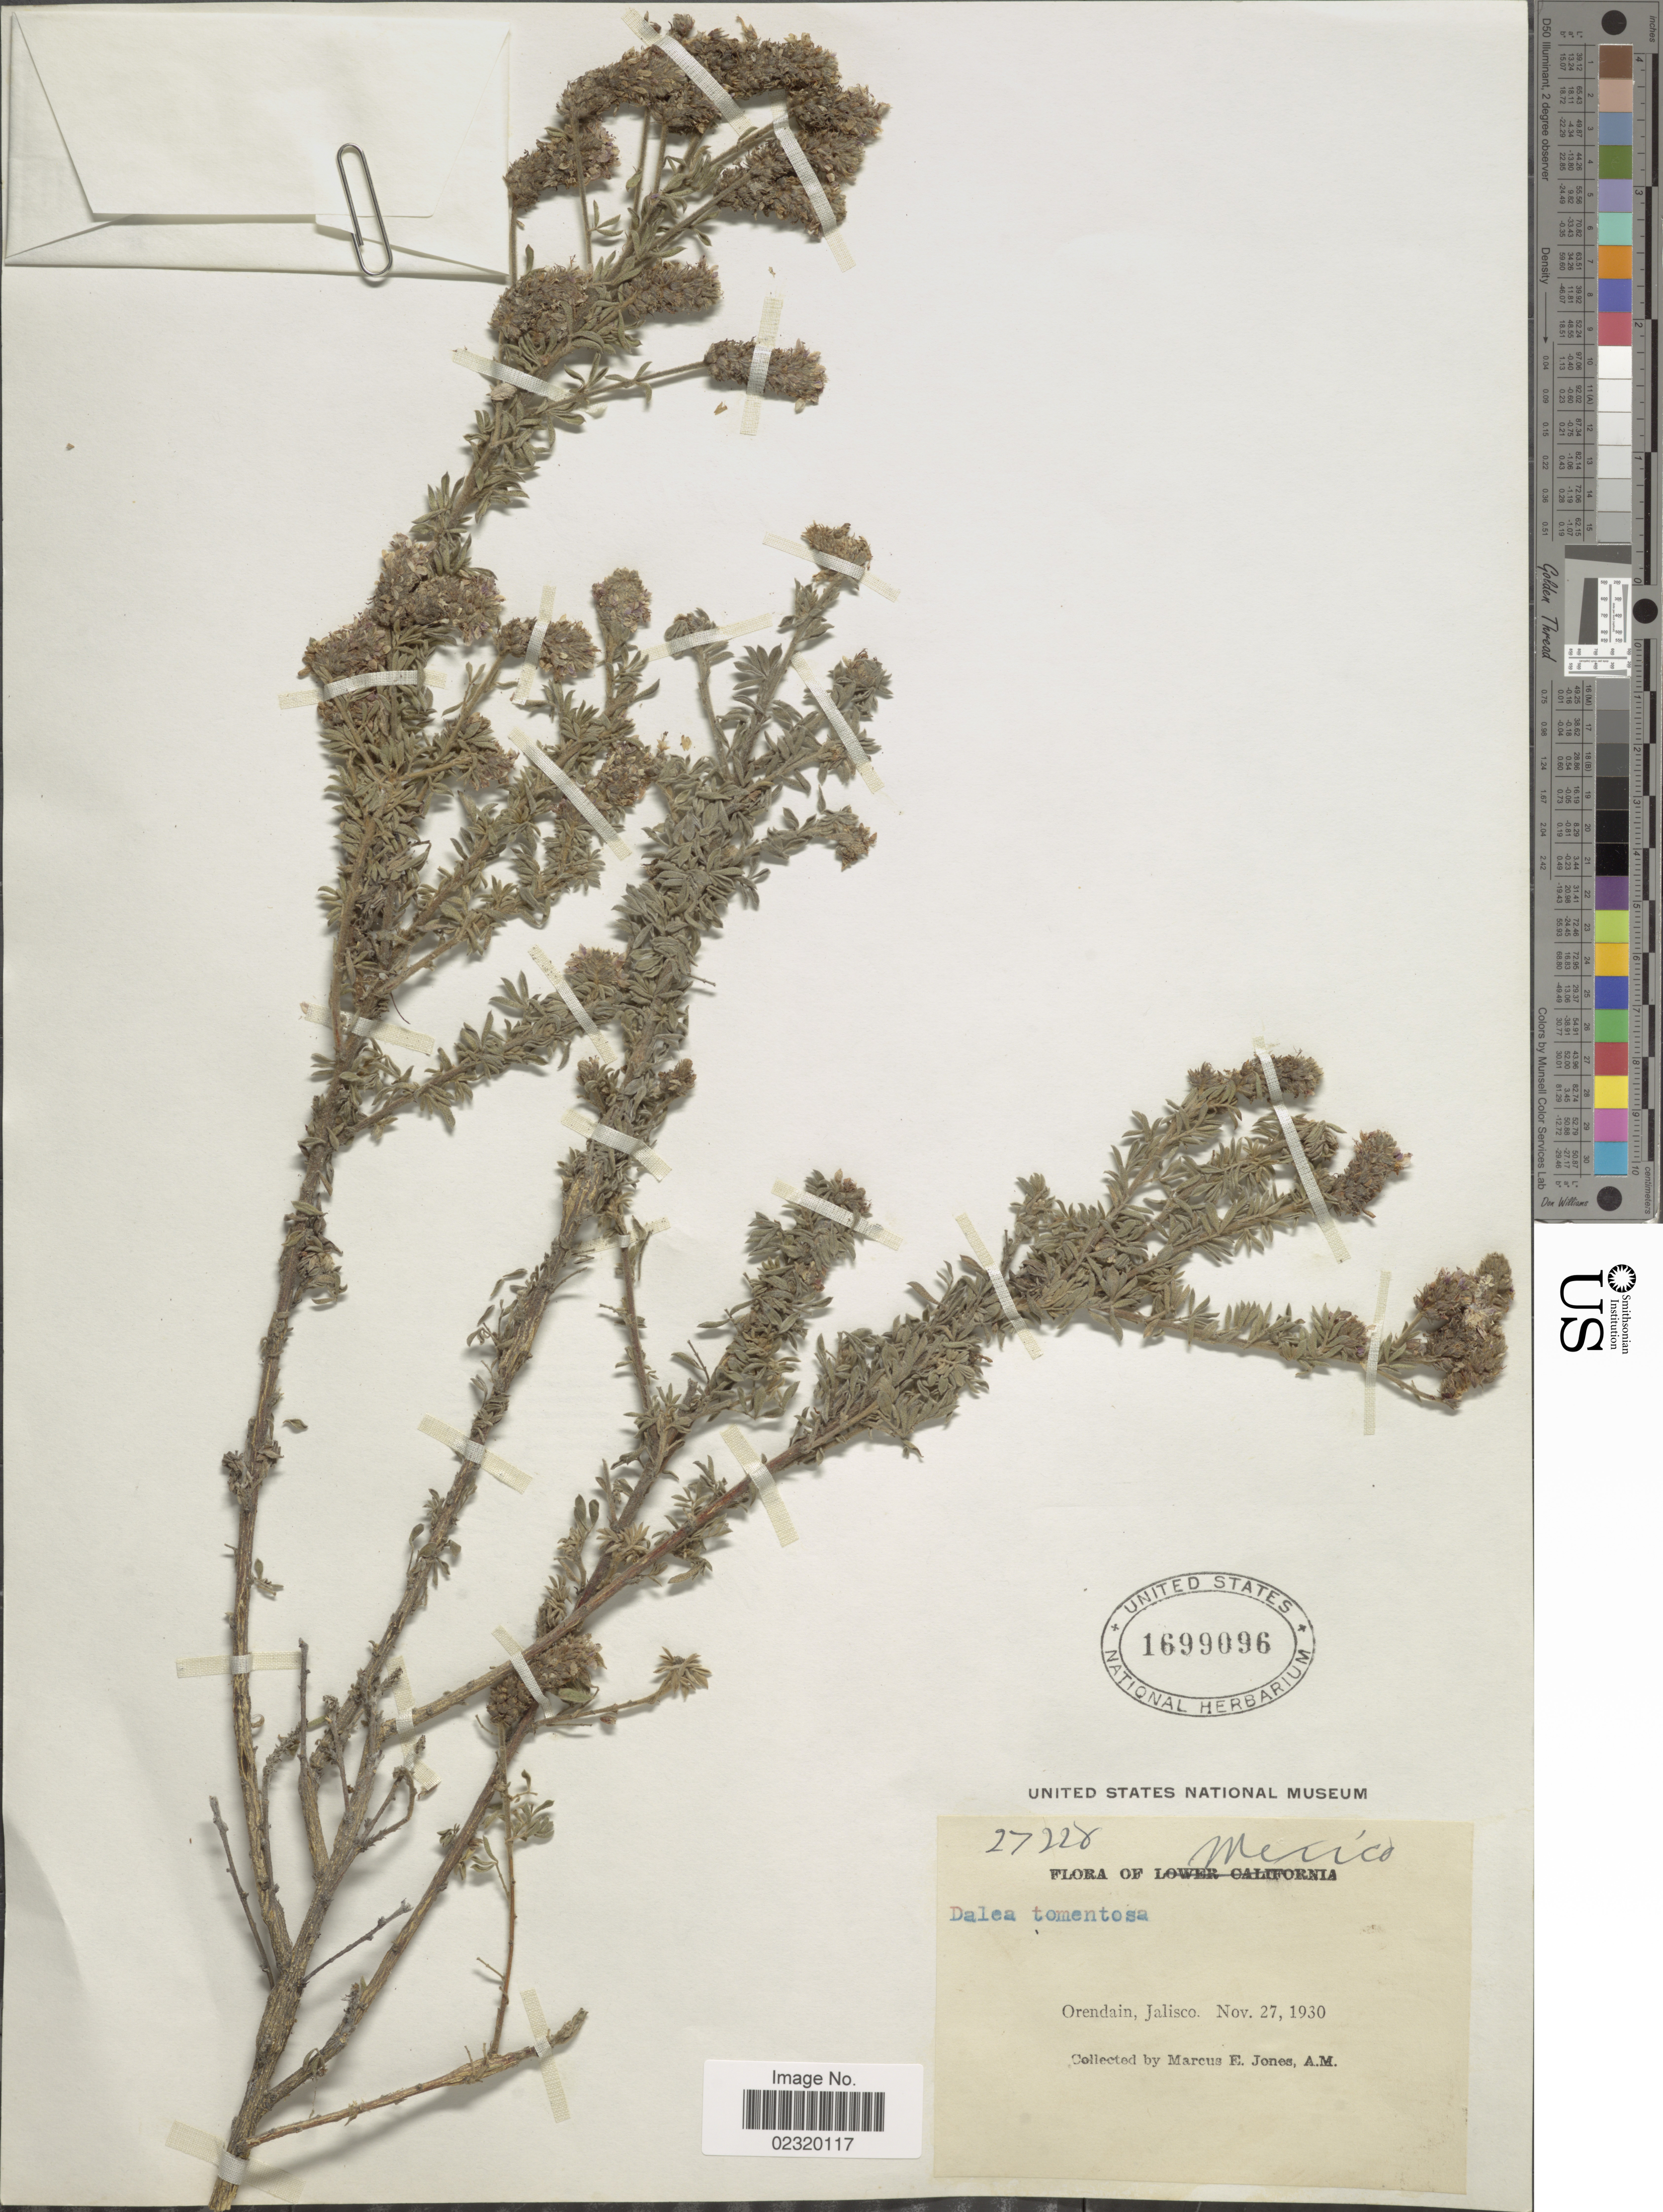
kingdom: Plantae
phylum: Tracheophyta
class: Magnoliopsida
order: Fabales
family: Fabaceae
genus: Dalea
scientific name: Dalea tomentosa var. psoraleoides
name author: (Moric.) Barneby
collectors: M. E. Jones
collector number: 27228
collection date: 1930-11-27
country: Mexico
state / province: Jalisco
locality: Orendain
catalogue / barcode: US 1699096